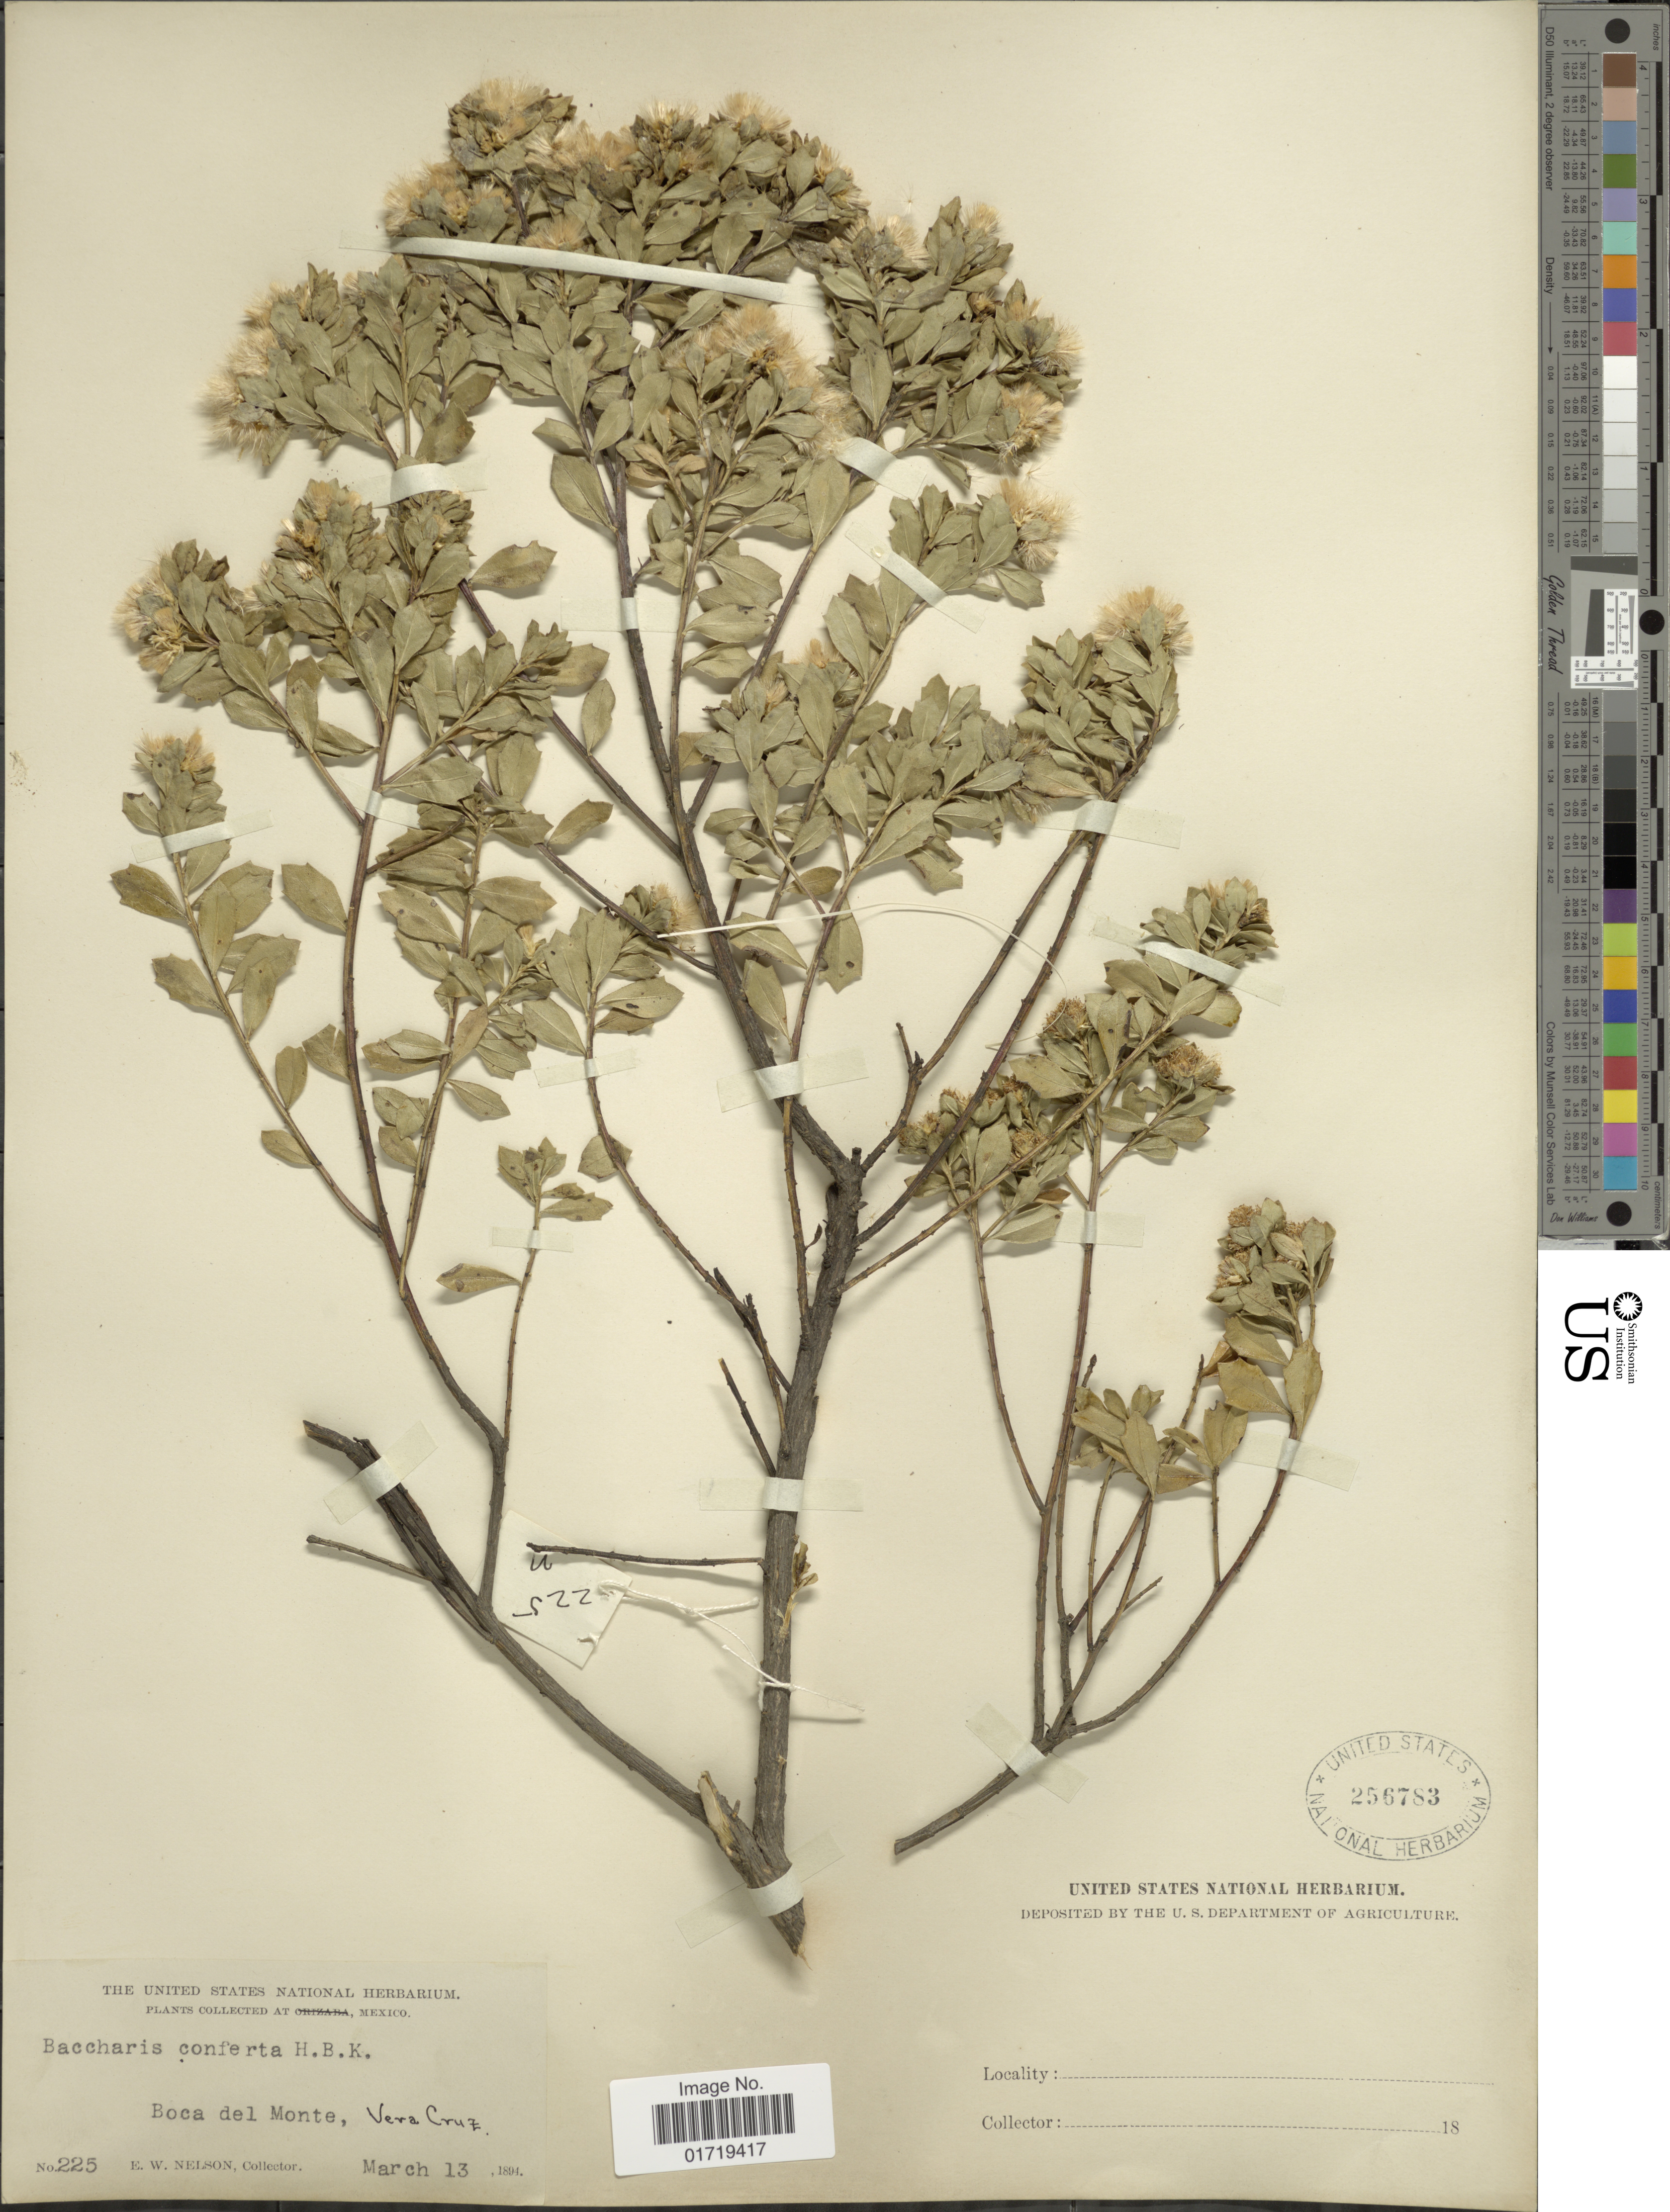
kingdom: Plantae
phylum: Tracheophyta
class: Magnoliopsida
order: Asterales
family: Asteraceae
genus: Baccharis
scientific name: Baccharis conferta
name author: Kunth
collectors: E. W. Nelson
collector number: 225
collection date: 1894-03-13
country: Mexico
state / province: Veracruz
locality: Boca del Monte, Vera Cruz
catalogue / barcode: US 256783